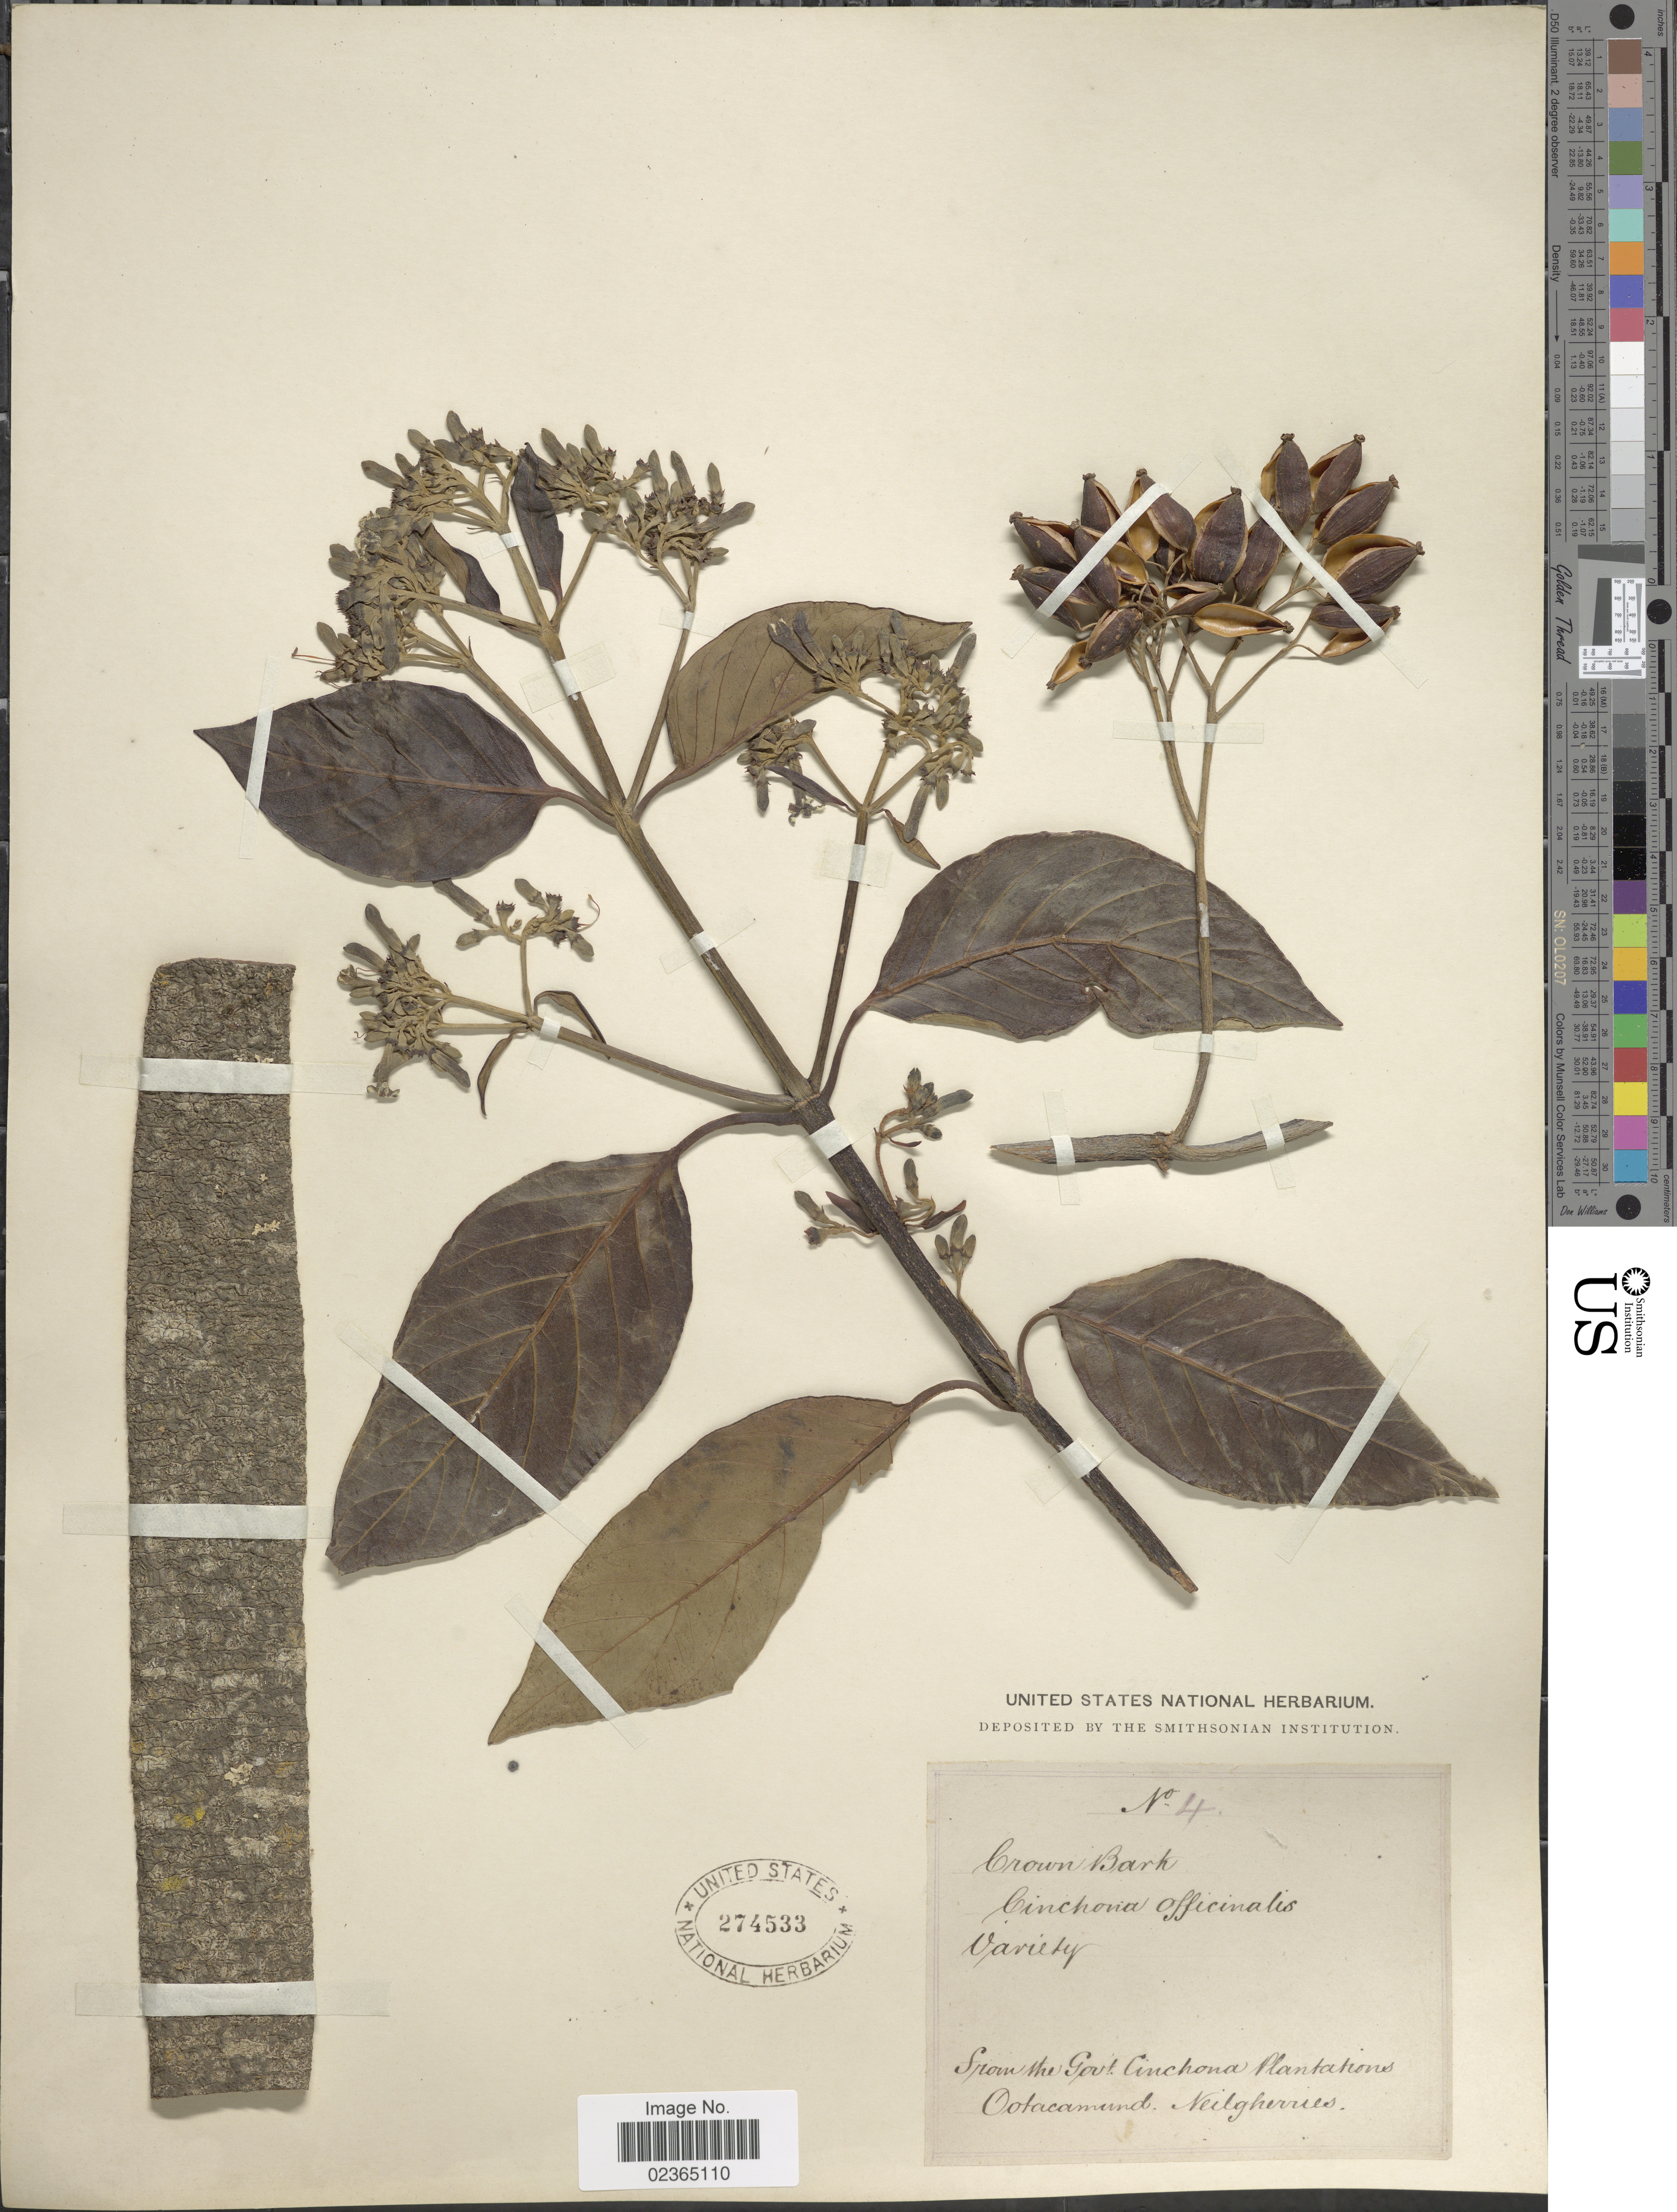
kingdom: Plantae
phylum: Tracheophyta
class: Magnoliopsida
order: Gentianales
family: Rubiaceae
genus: Cinchona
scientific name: Cinchona officinalis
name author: L.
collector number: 4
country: India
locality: Govt. Cinchona Plantations Ootacamund Neilgherries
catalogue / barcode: US 274533